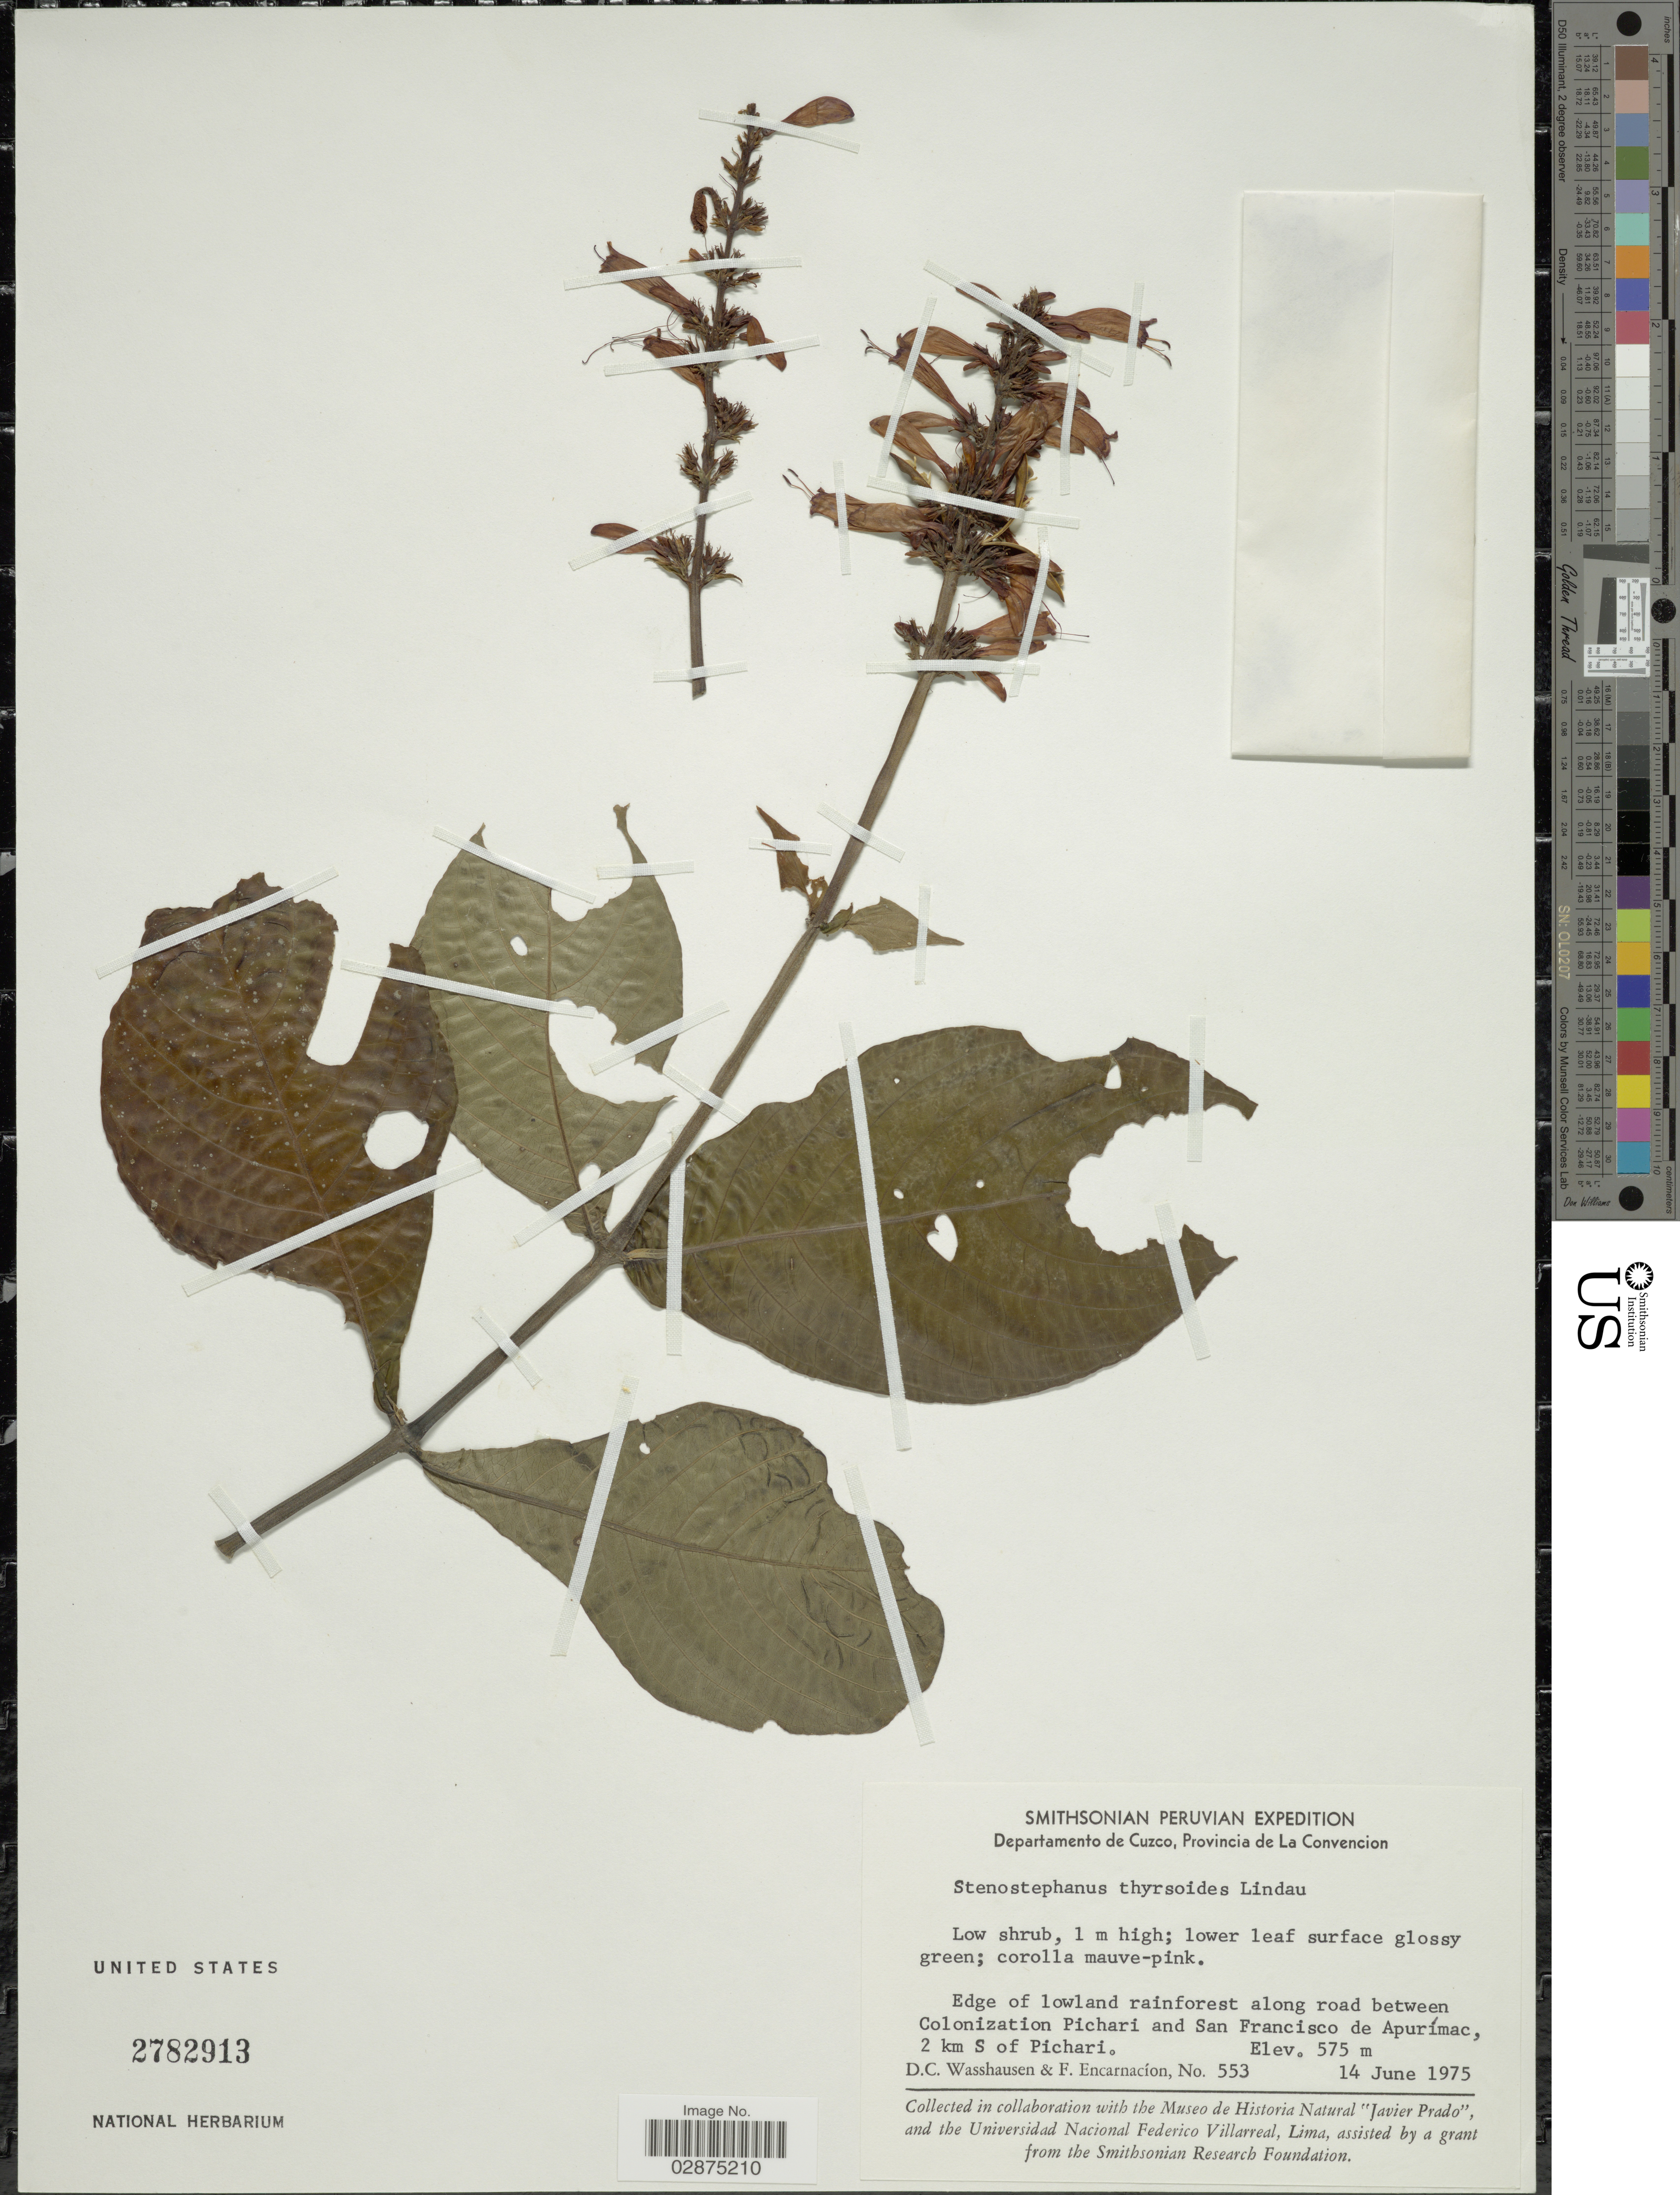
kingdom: Plantae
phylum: Tracheophyta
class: Magnoliopsida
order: Lamiales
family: Acanthaceae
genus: Stenostephanus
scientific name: Stenostephanus longistaminus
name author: (Ruiz & Pav.) V.M. Baum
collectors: D. C. Wasshausen & F. Encarnación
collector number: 553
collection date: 1975-06-14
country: Peru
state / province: Cusco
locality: Departamento de Cuzco, Provincia de La Convencion. Along road between Colonization Pichari and San Francisco de Apurímac, 2 km S of Pichari.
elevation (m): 575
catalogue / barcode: US 2782913